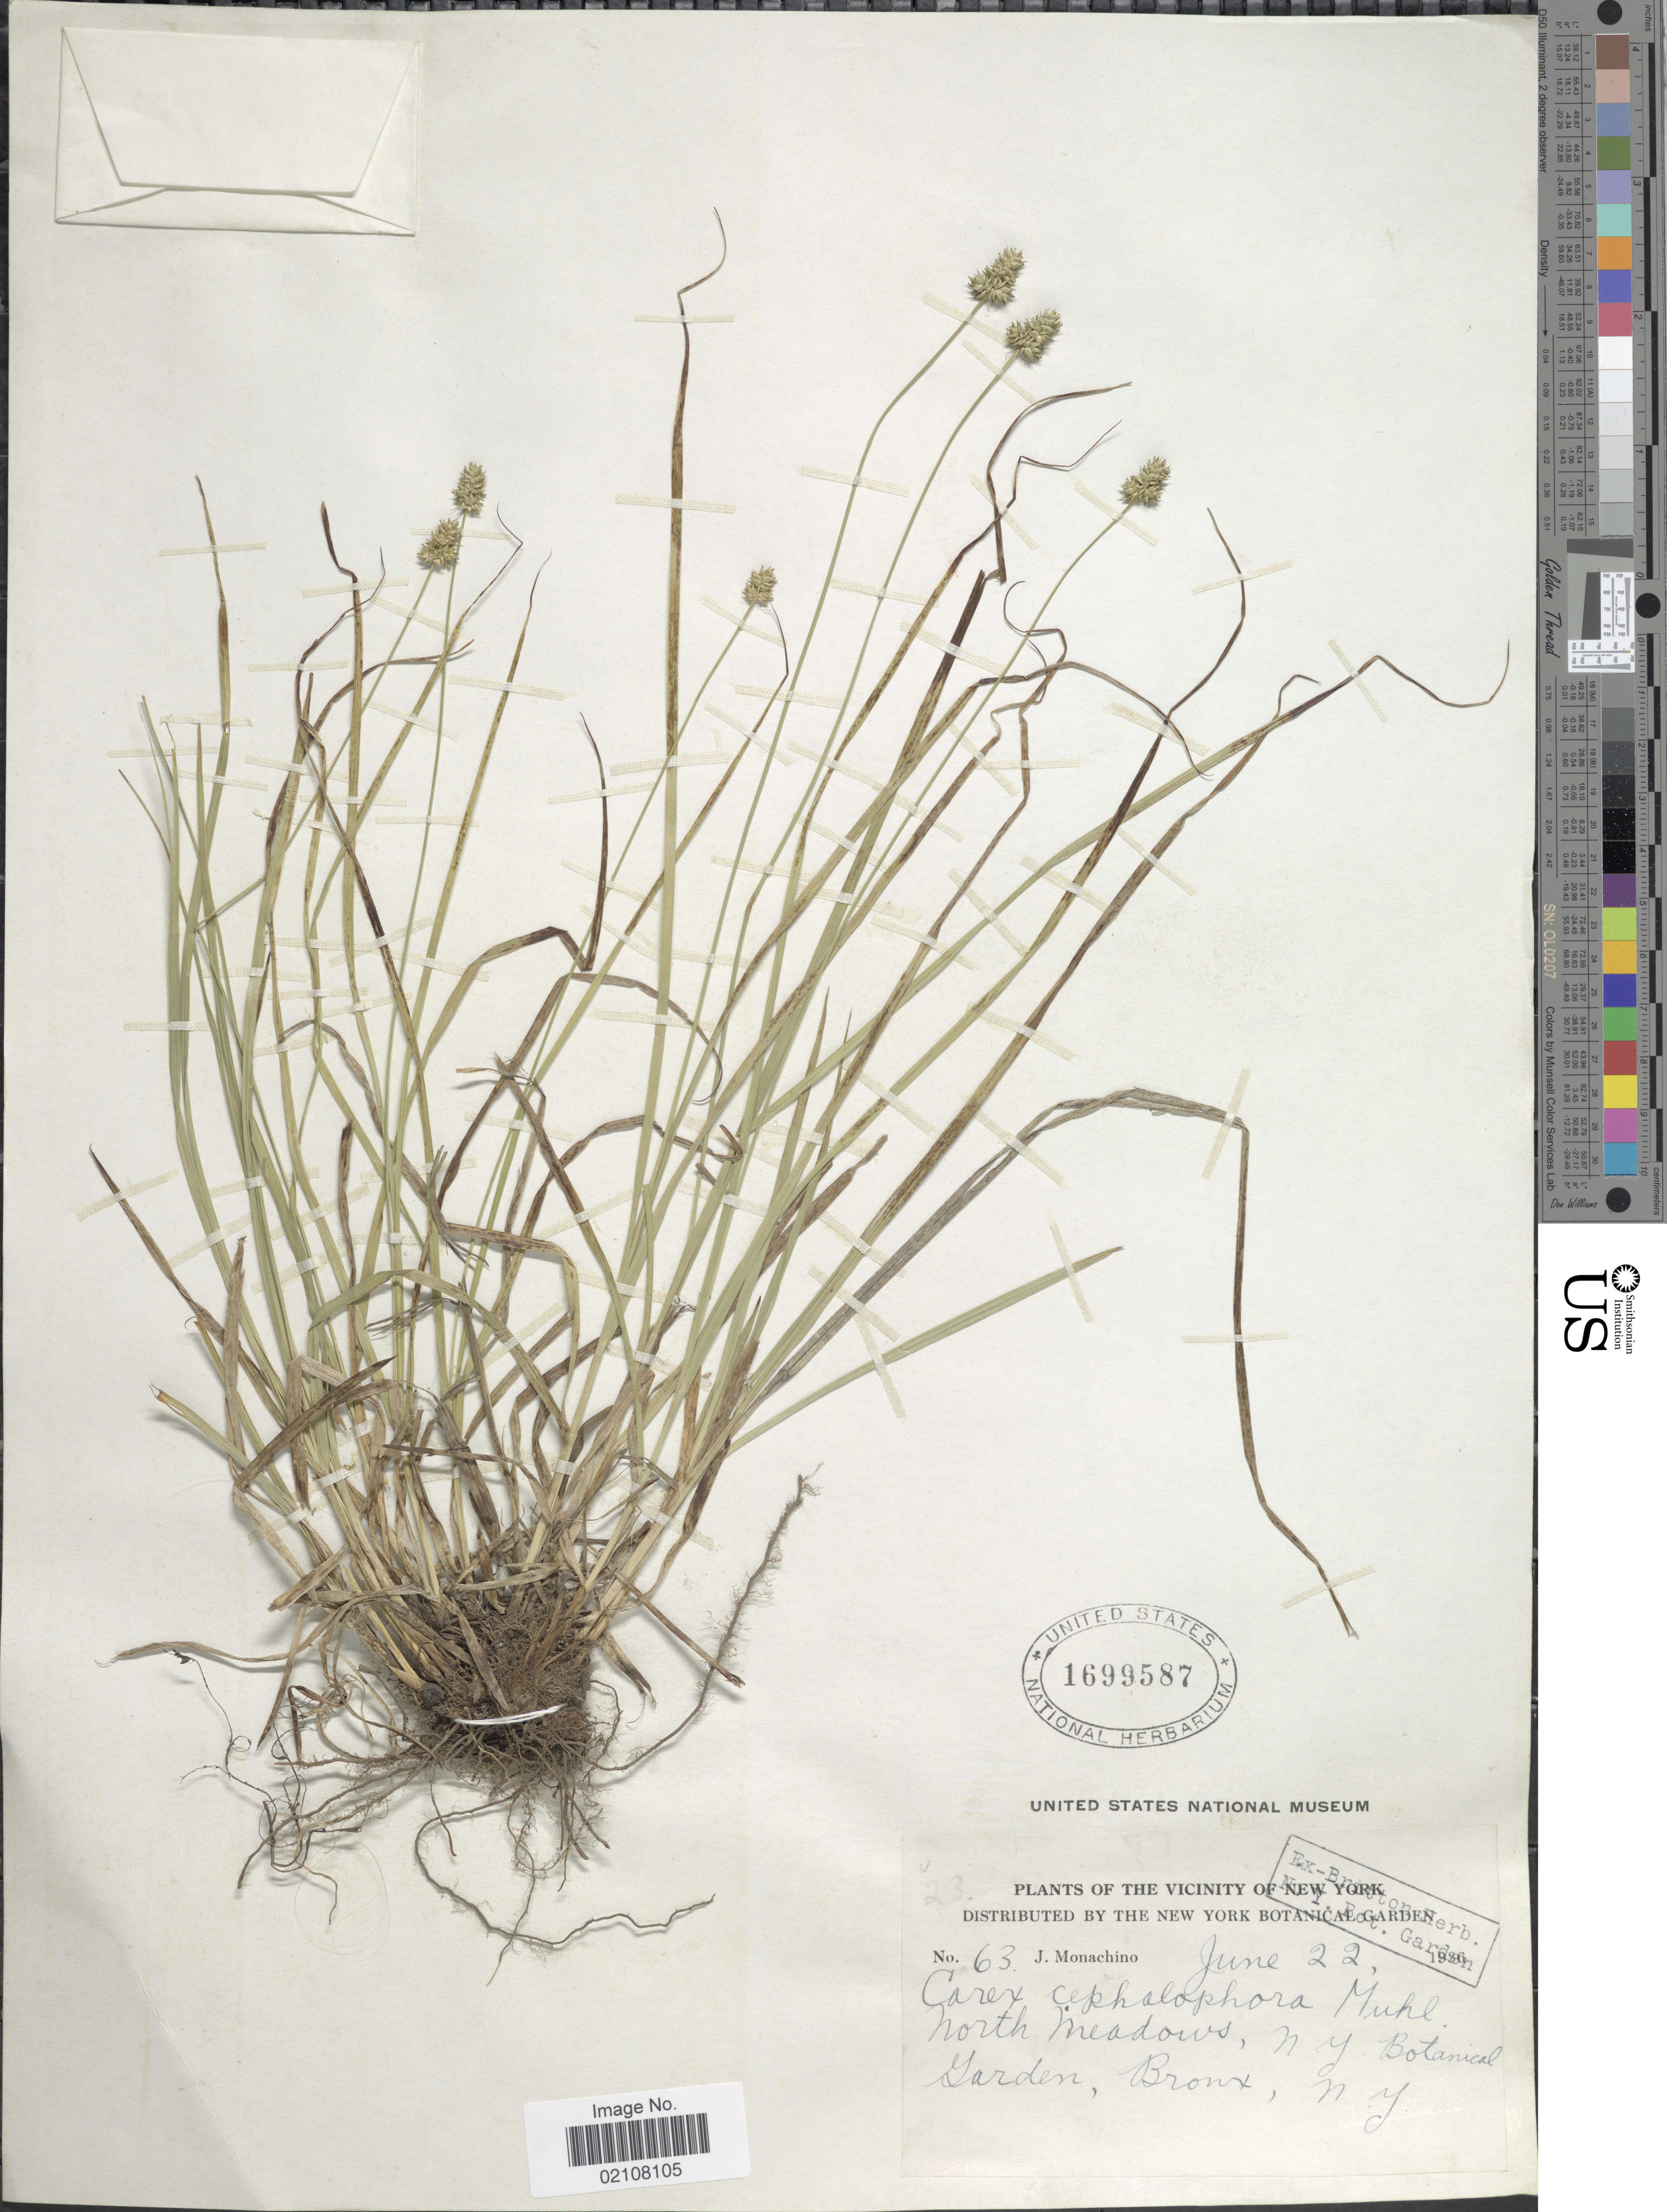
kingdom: Plantae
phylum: Tracheophyta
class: Liliopsida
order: Poales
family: Cyperaceae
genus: Carex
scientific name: Carex cephalophora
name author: Muhl. ex Willd.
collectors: -. Monachino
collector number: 63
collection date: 1936-06-22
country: United States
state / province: New York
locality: Vicinity of New York, north meadows, N. Y Botincal Garden, Bronx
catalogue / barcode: US 1699587